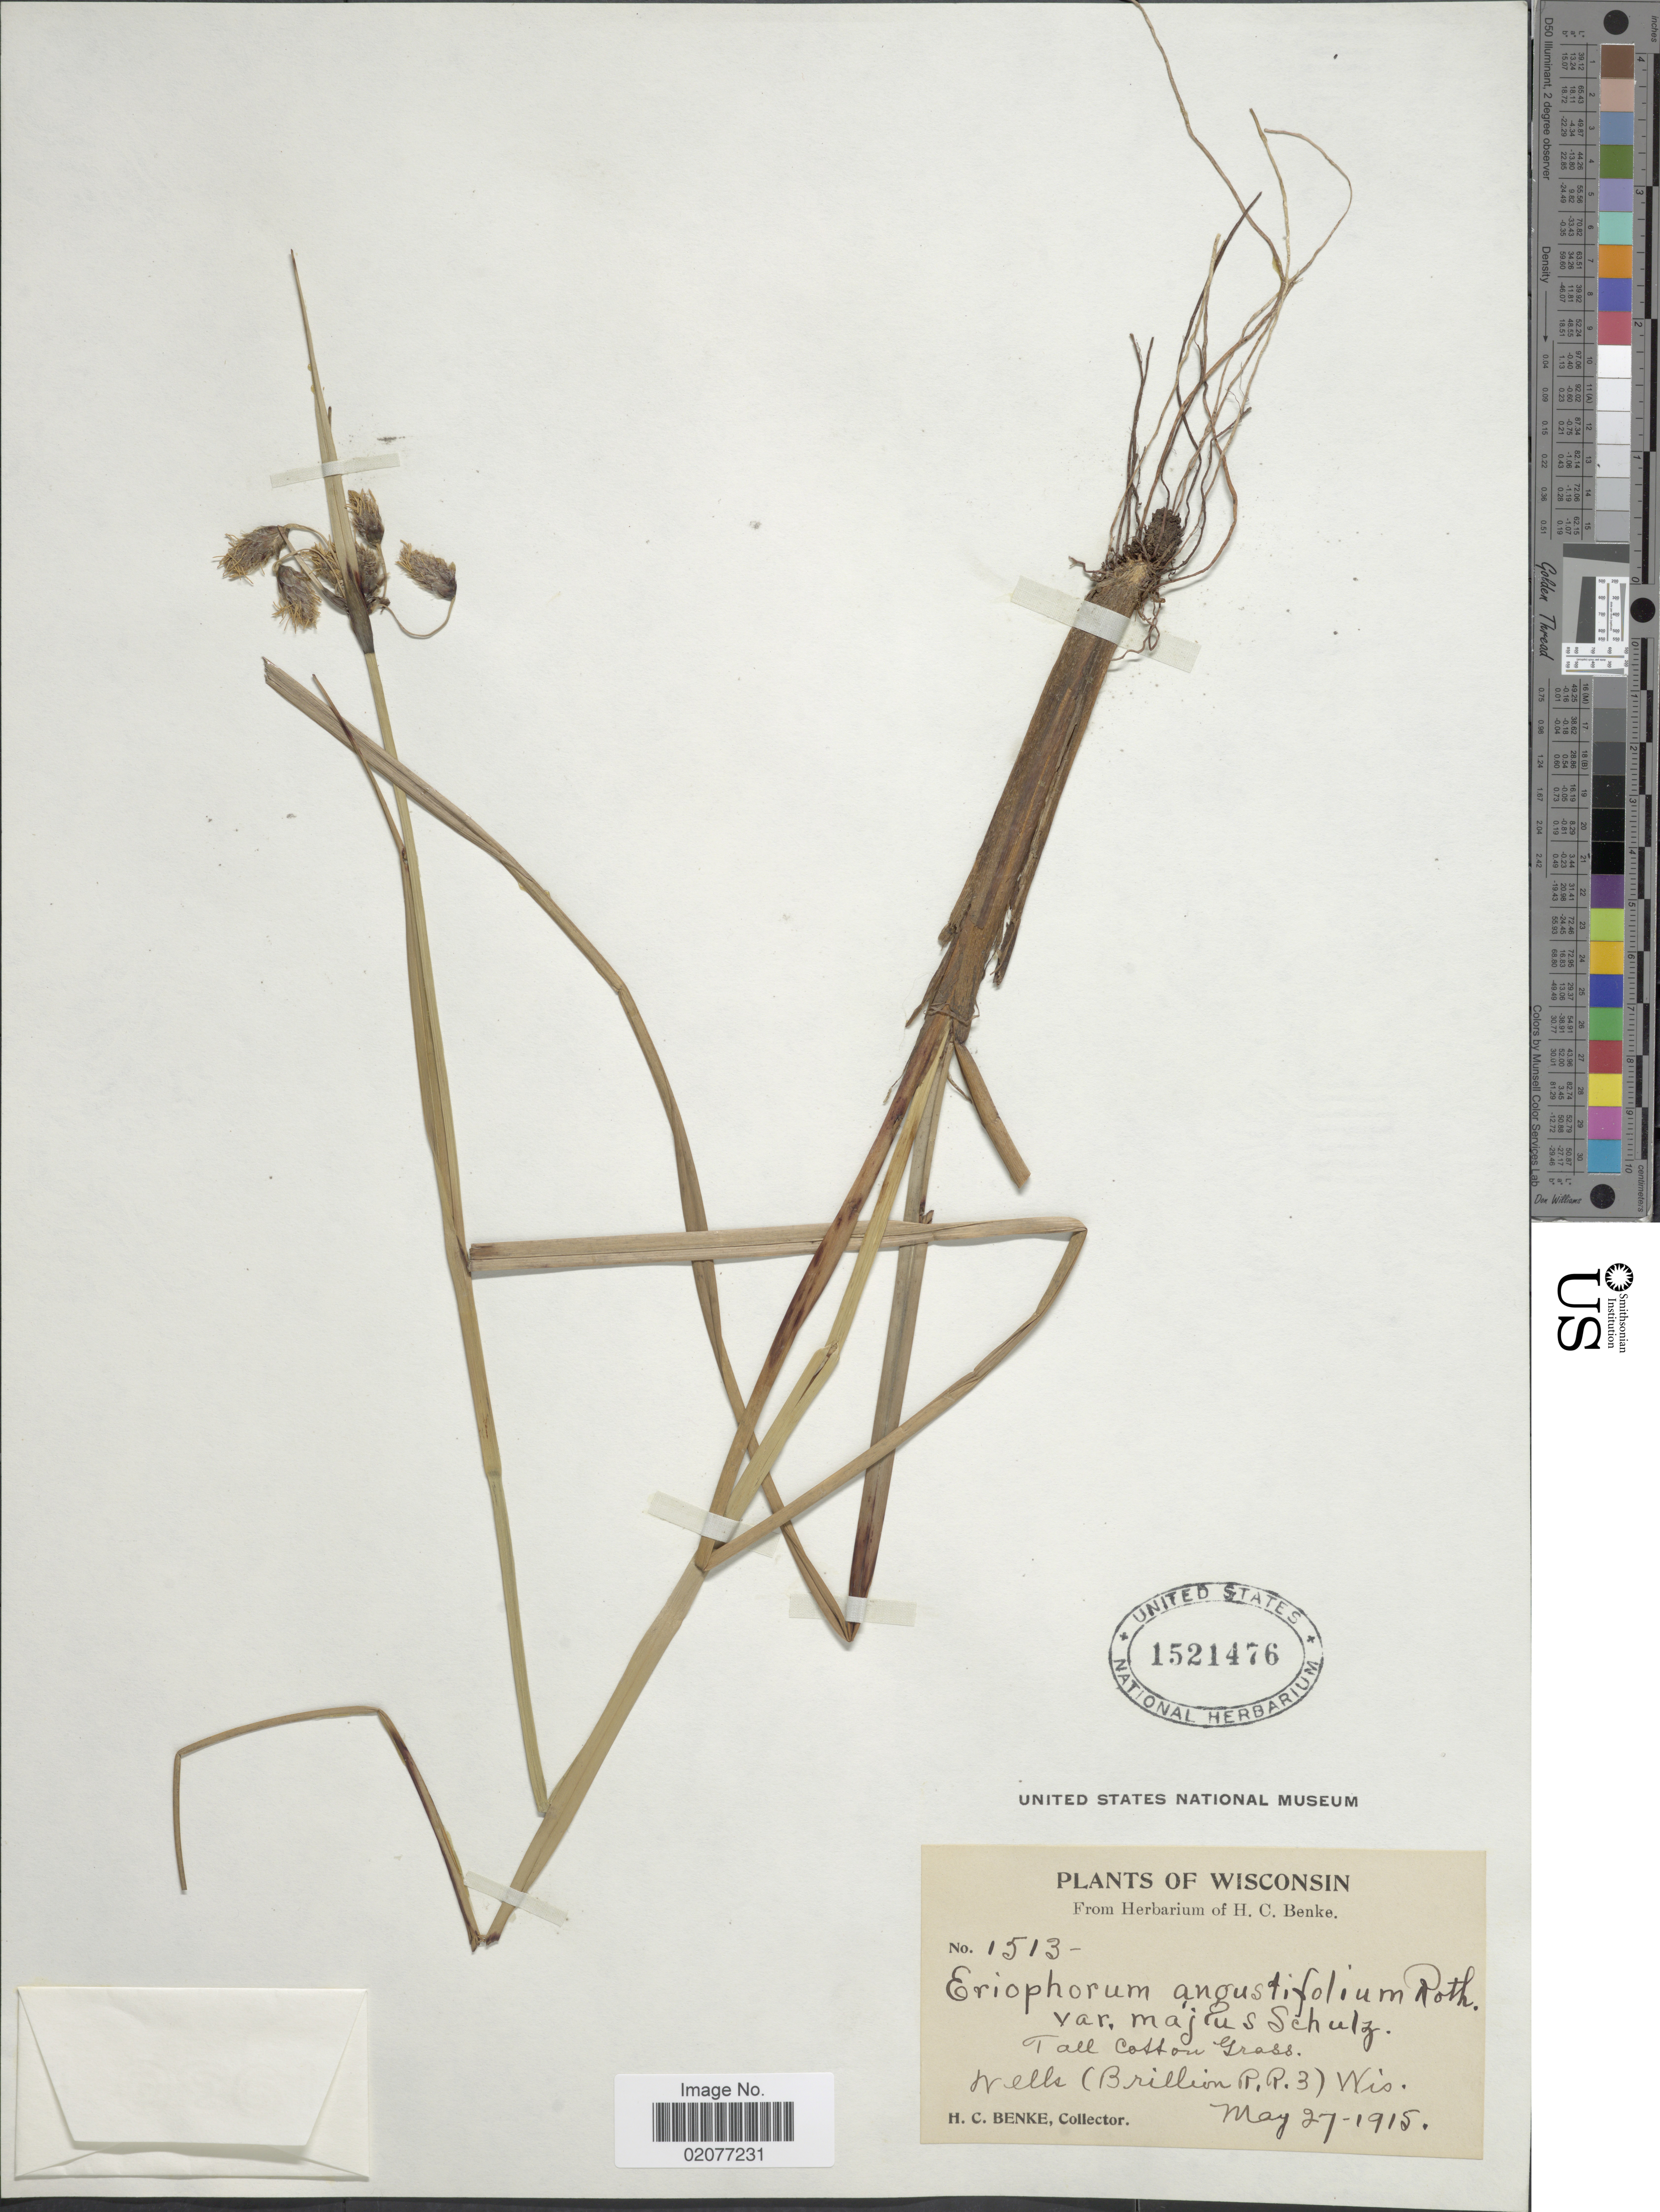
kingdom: Plantae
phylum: Tracheophyta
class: Liliopsida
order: Poales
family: Cyperaceae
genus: Eriophorum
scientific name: Eriophorum angustifolium subsp. angustifolium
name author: Honck.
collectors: H. Benke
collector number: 1513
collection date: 1915-05-27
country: United States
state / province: Wisconsin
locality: Wisconsin, Wells (Brillion R.P.3) Wis.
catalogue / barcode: US 1521476